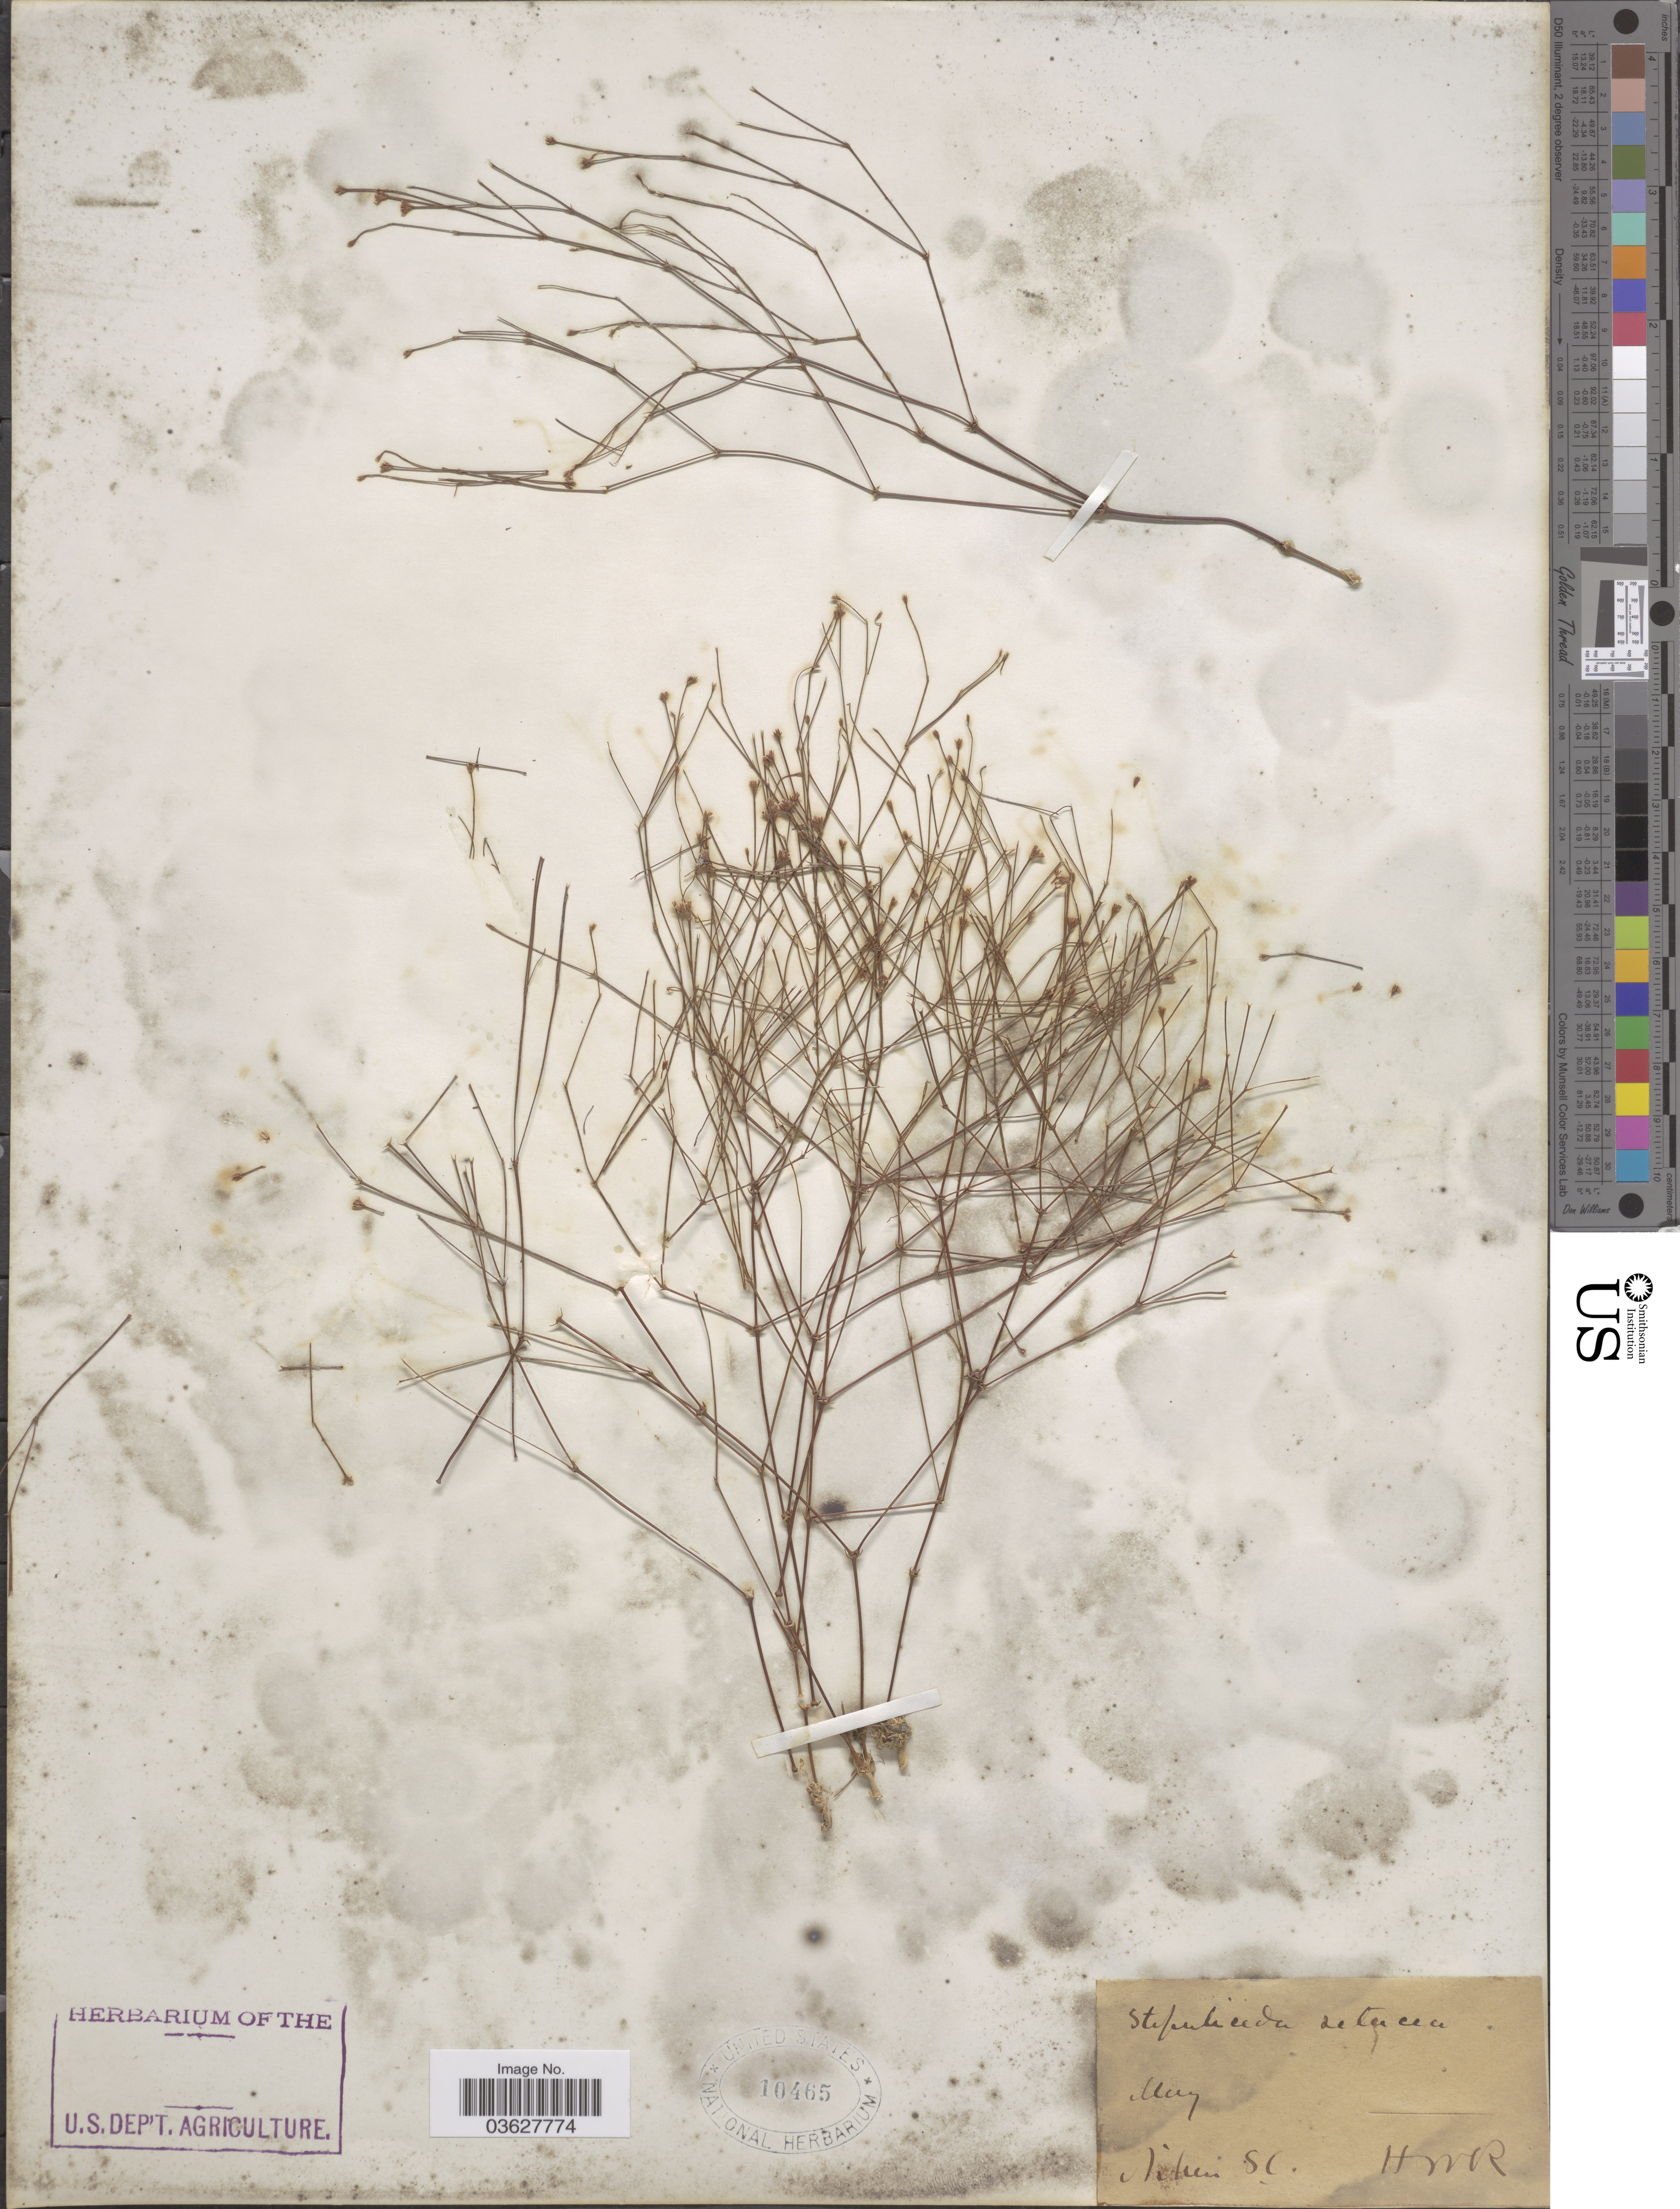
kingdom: Plantae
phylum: Tracheophyta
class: Magnoliopsida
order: Caryophyllales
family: Caryophyllaceae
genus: Stipulicida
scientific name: Stipulicida setacea var. setacea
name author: Michx.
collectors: H. W. R.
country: United States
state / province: South Carolina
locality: Aiken.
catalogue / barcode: US 10465